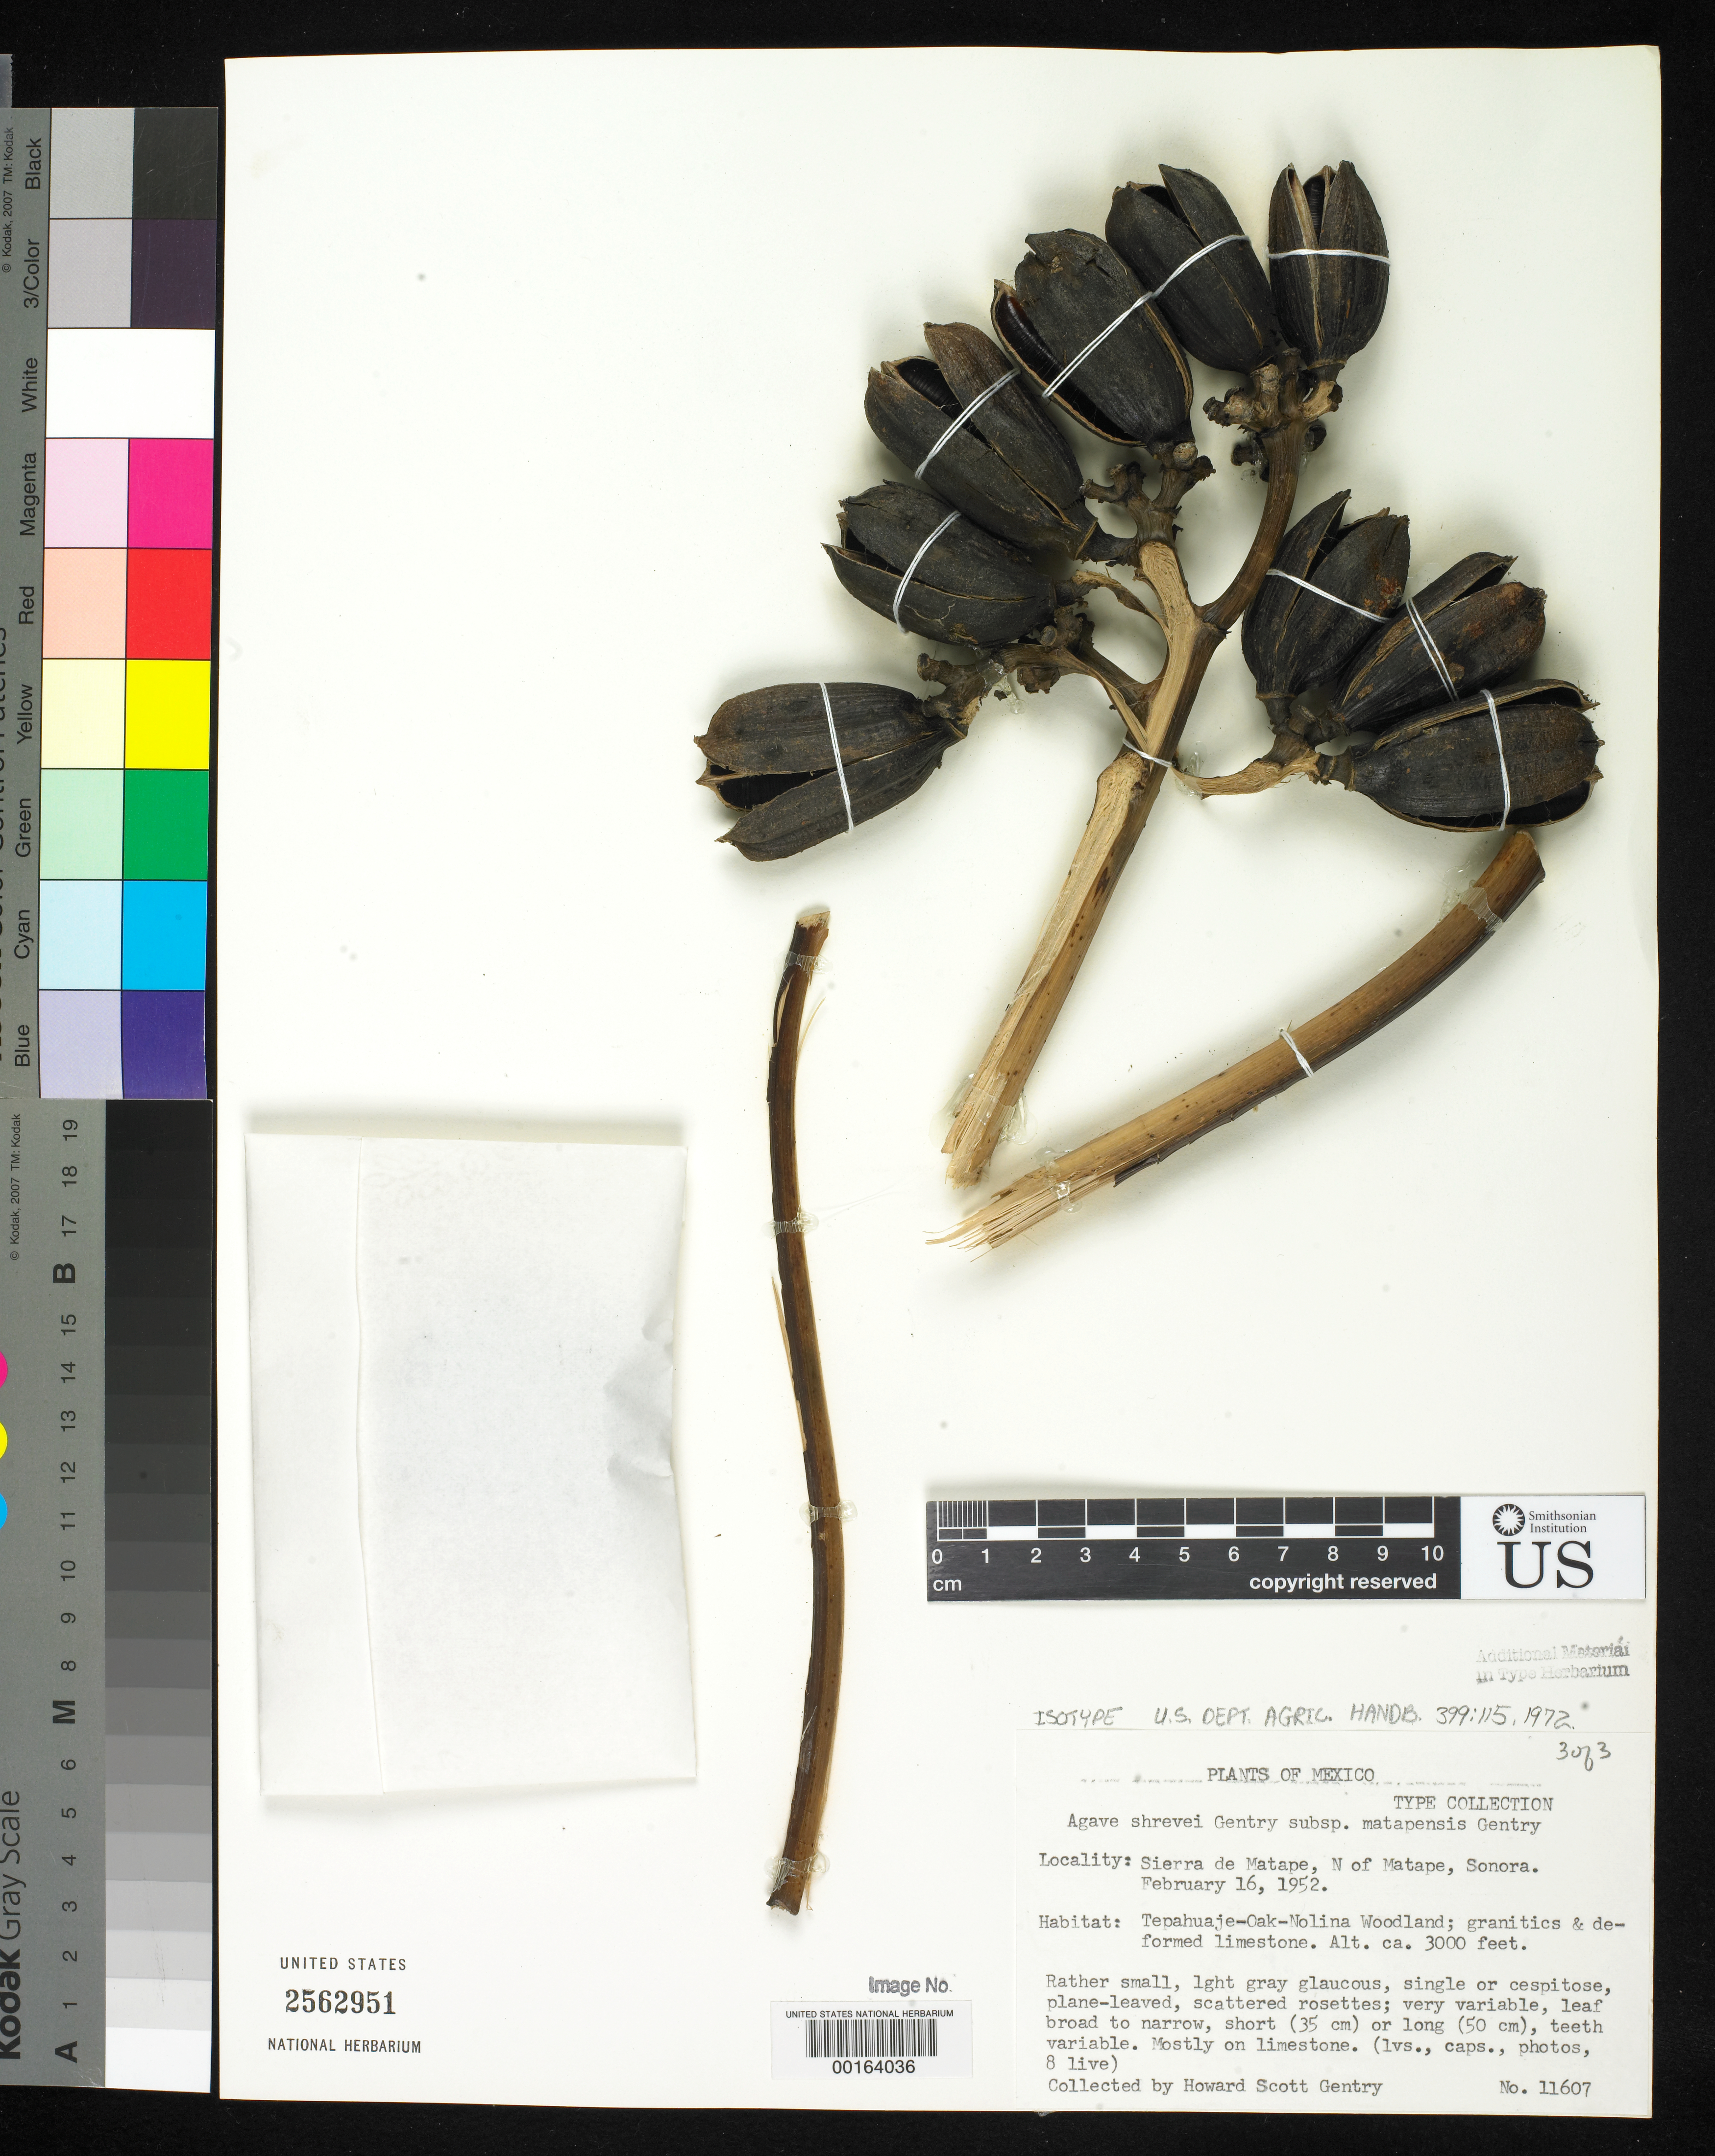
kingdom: Plantae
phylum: Tracheophyta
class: Liliopsida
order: Asparagales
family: Asparagaceae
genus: Agave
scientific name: Agave shrevei subsp. matapensis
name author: Gentry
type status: Isotype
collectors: H. S. Gentry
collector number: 11607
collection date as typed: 16 Feb 1952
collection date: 1952-02-16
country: Mexico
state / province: Sonora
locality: Sierra de Matape, N of Matape, Sonora.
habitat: Mostly on limestone.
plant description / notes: Annotated as "3 of 3", apparently in error; this appears to be an isotype (duplicate of the holotype collection, collected 16 Feb 1952) and is not part of the specimens made from cultivated material in Aug. 1965 (USNH 2562950, 2562952, annotated "1 of 3" and "2 of 3", respectively).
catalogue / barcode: US 2562951